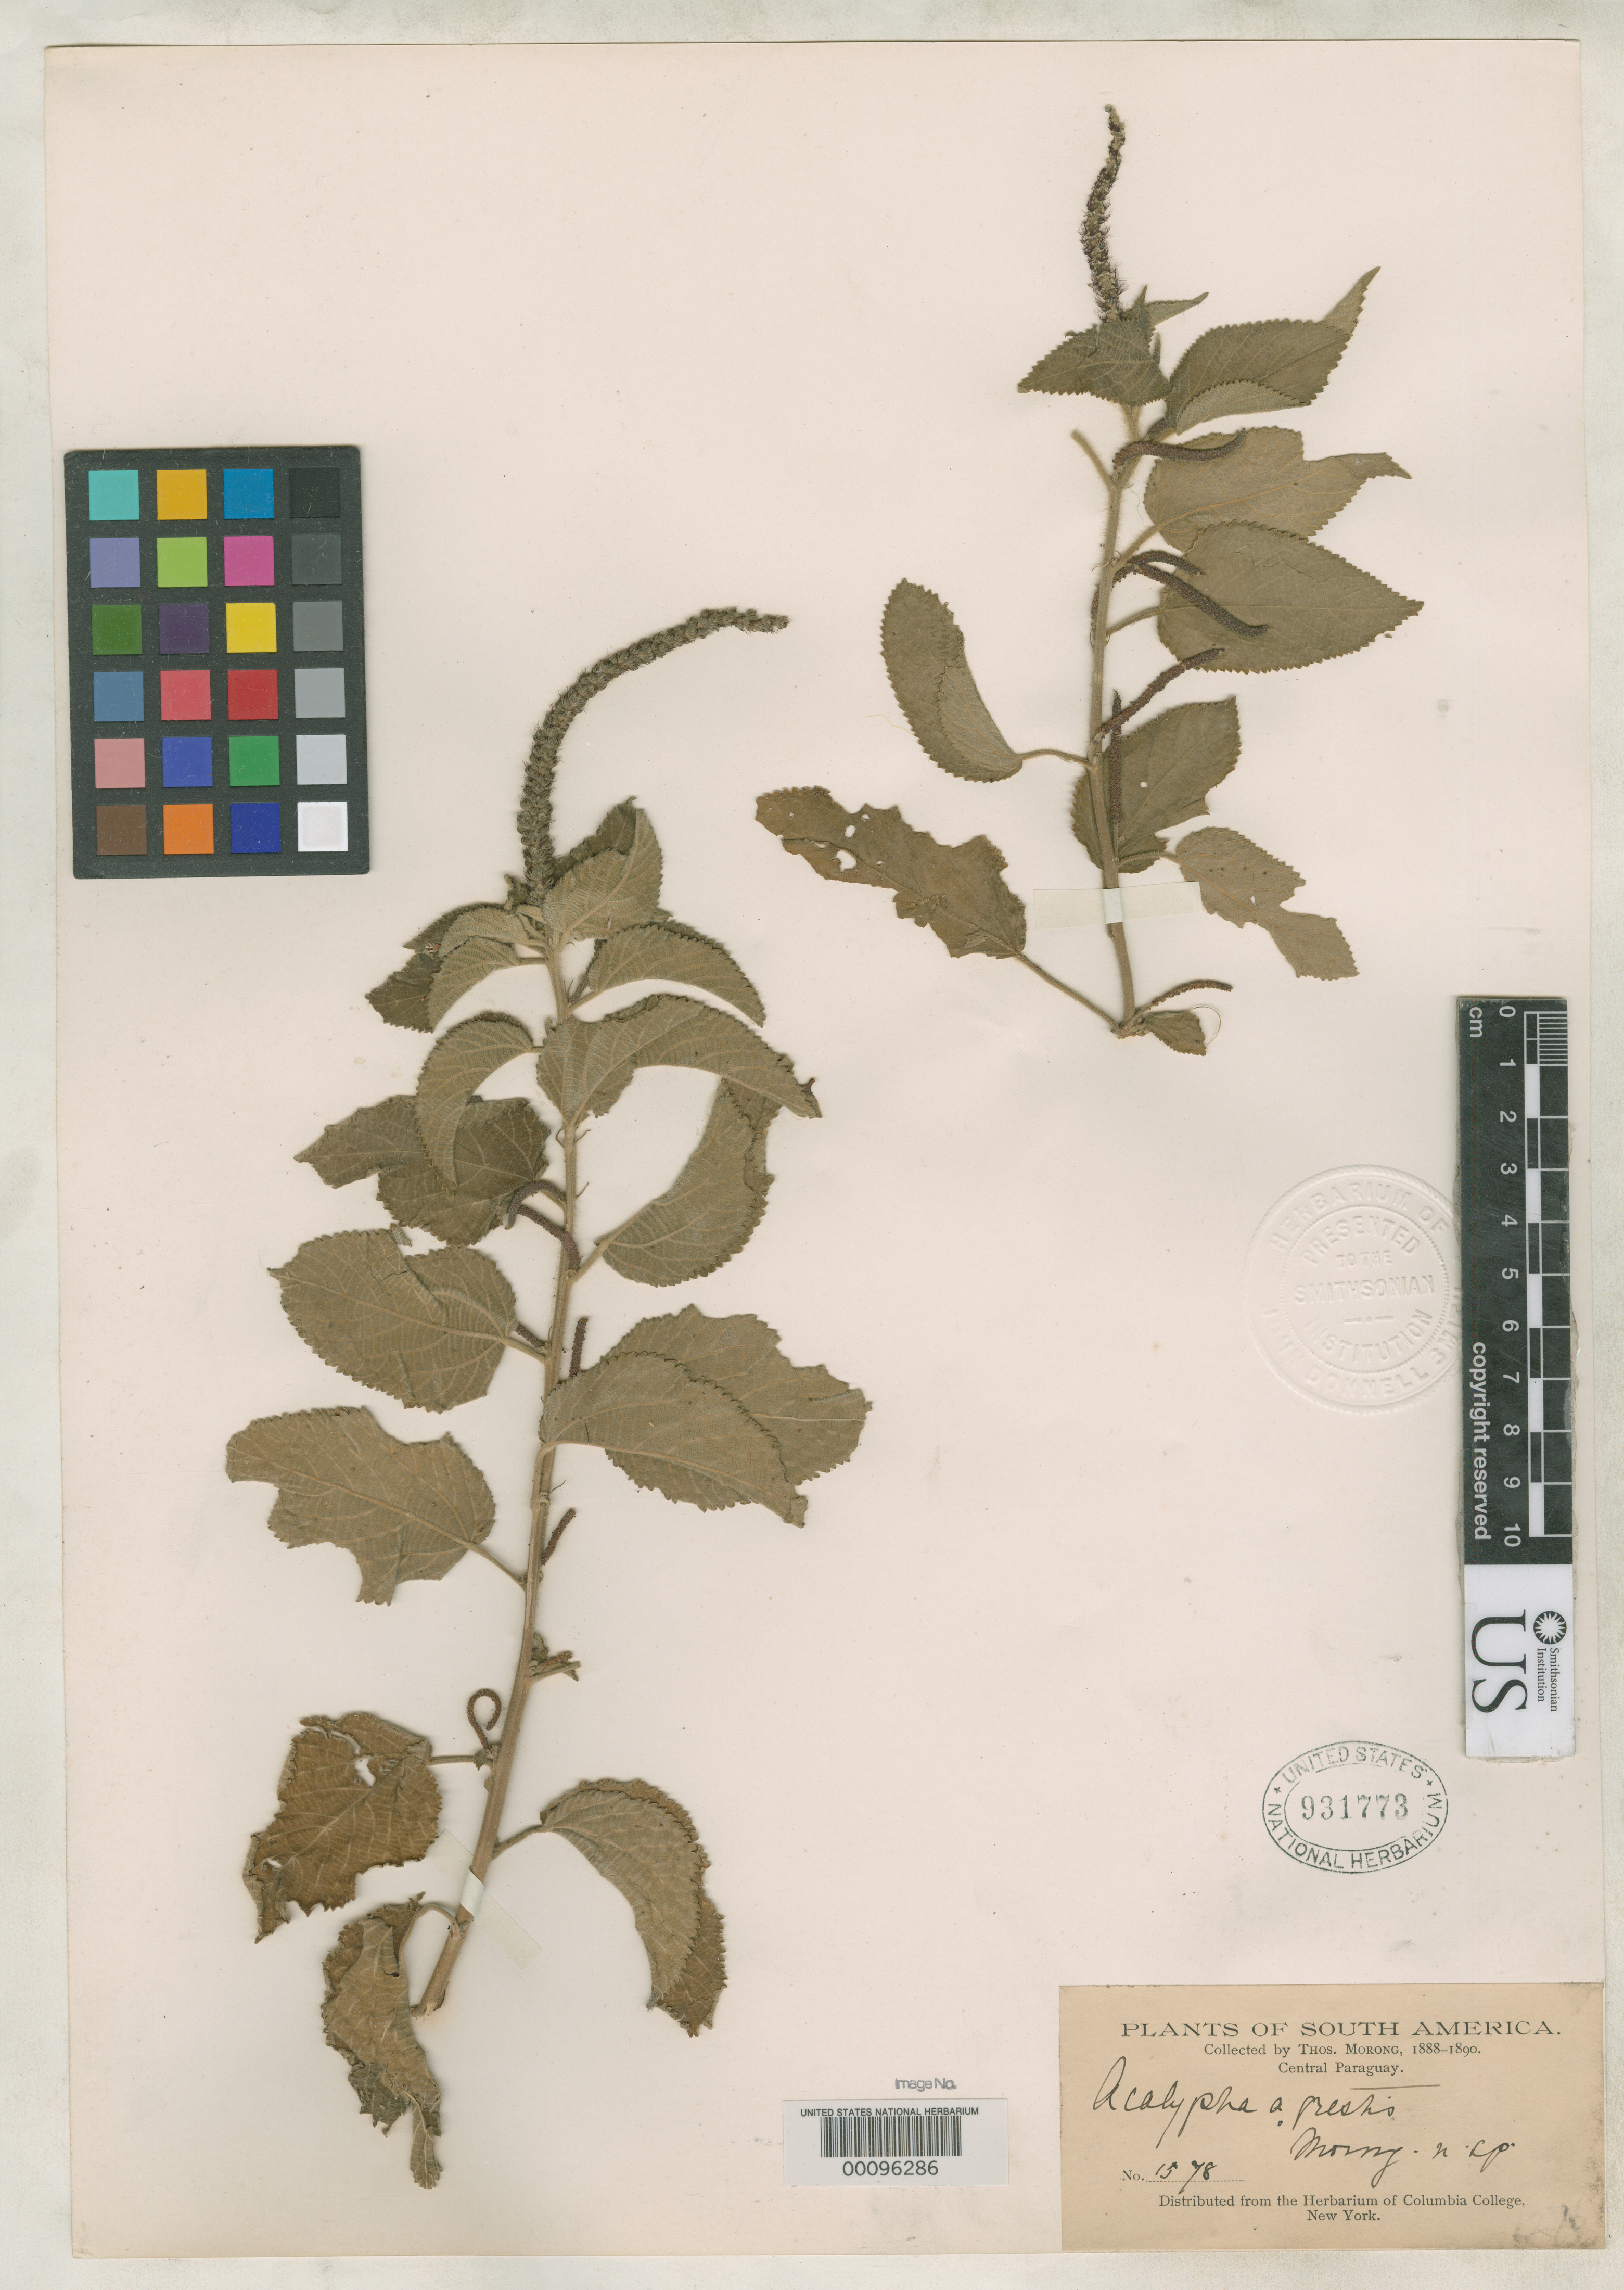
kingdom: Plantae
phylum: Tracheophyta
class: Magnoliopsida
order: Malpighiales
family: Euphorbiaceae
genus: Acalypha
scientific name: Acalypha agrestis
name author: Morong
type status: Isotype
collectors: T. Morong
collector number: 1578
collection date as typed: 1888 to -- --- 1890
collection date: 1888/1890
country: Paraguay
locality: Central Paraguay.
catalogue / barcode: US 931773